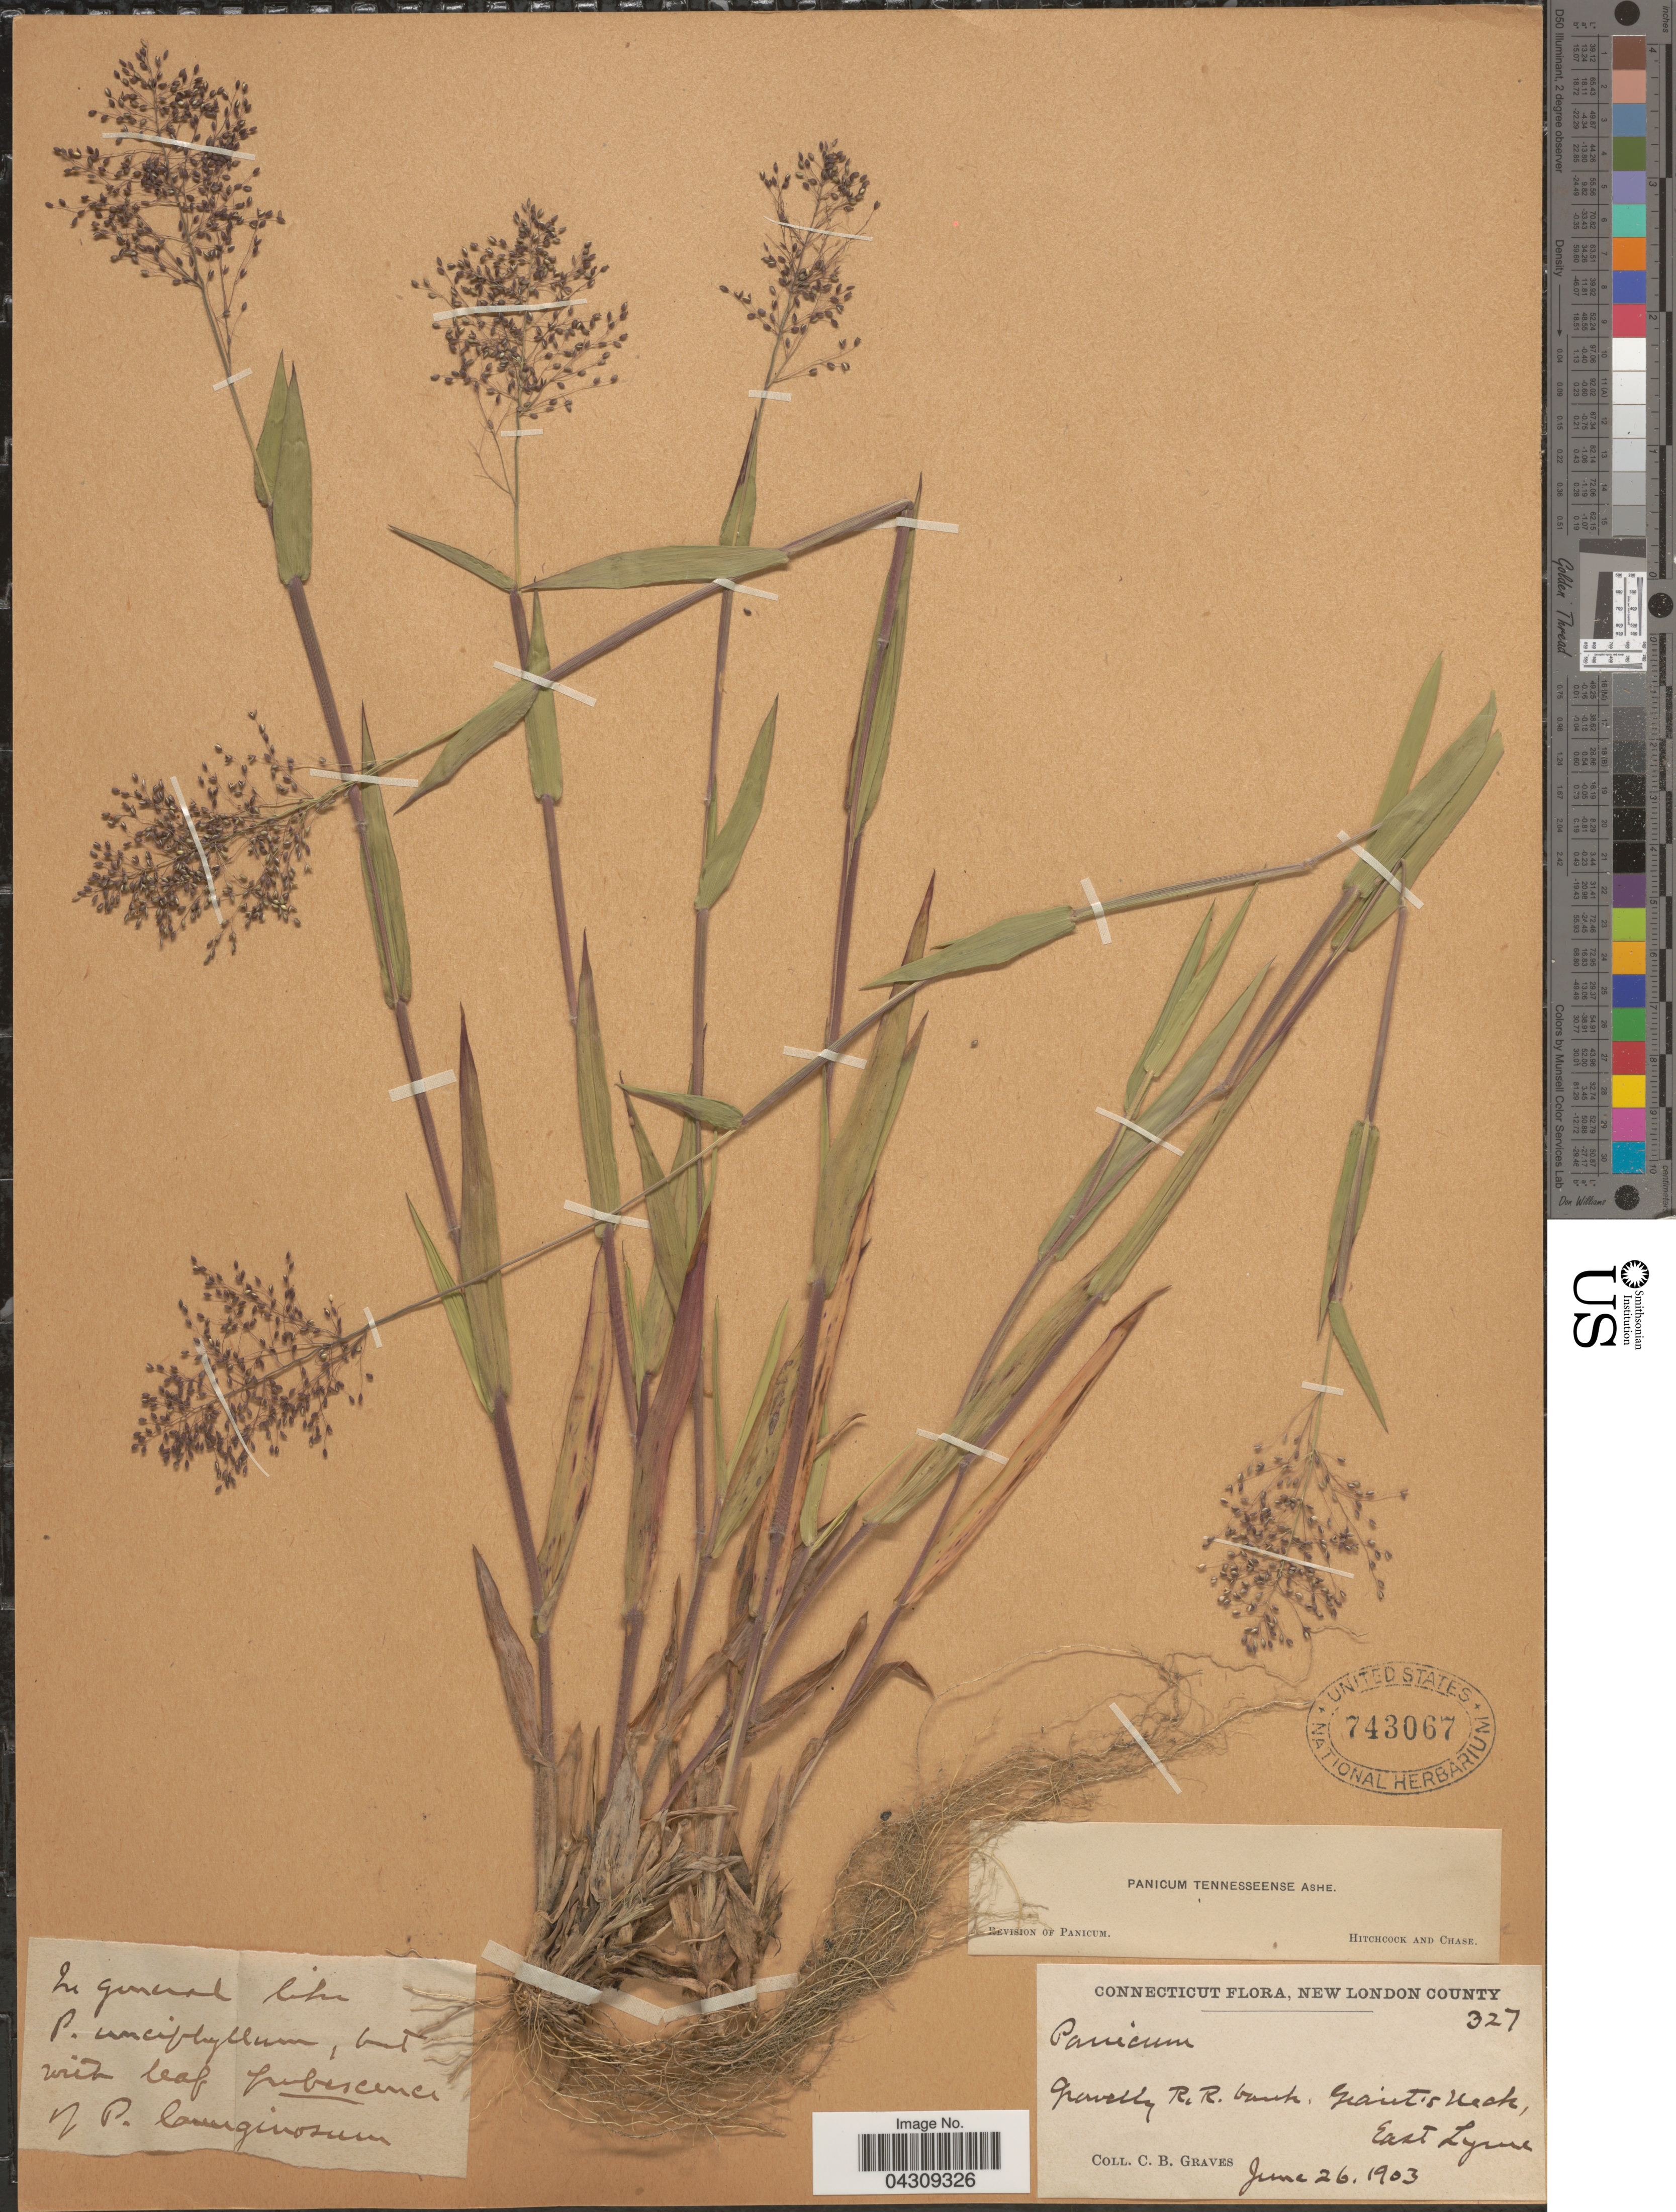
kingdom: Plantae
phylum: Tracheophyta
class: Liliopsida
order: Poales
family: Poaceae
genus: Dichanthelium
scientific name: Dichanthelium acuminatum var. acuminatum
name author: (Sw.) Gould & C.A. Clark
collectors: C. Graves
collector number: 327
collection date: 1903-06-26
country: United States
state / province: Connecticut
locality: New London County. Gravelly R. R. track, Giant's Neck, East Lyme.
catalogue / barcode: US 743067